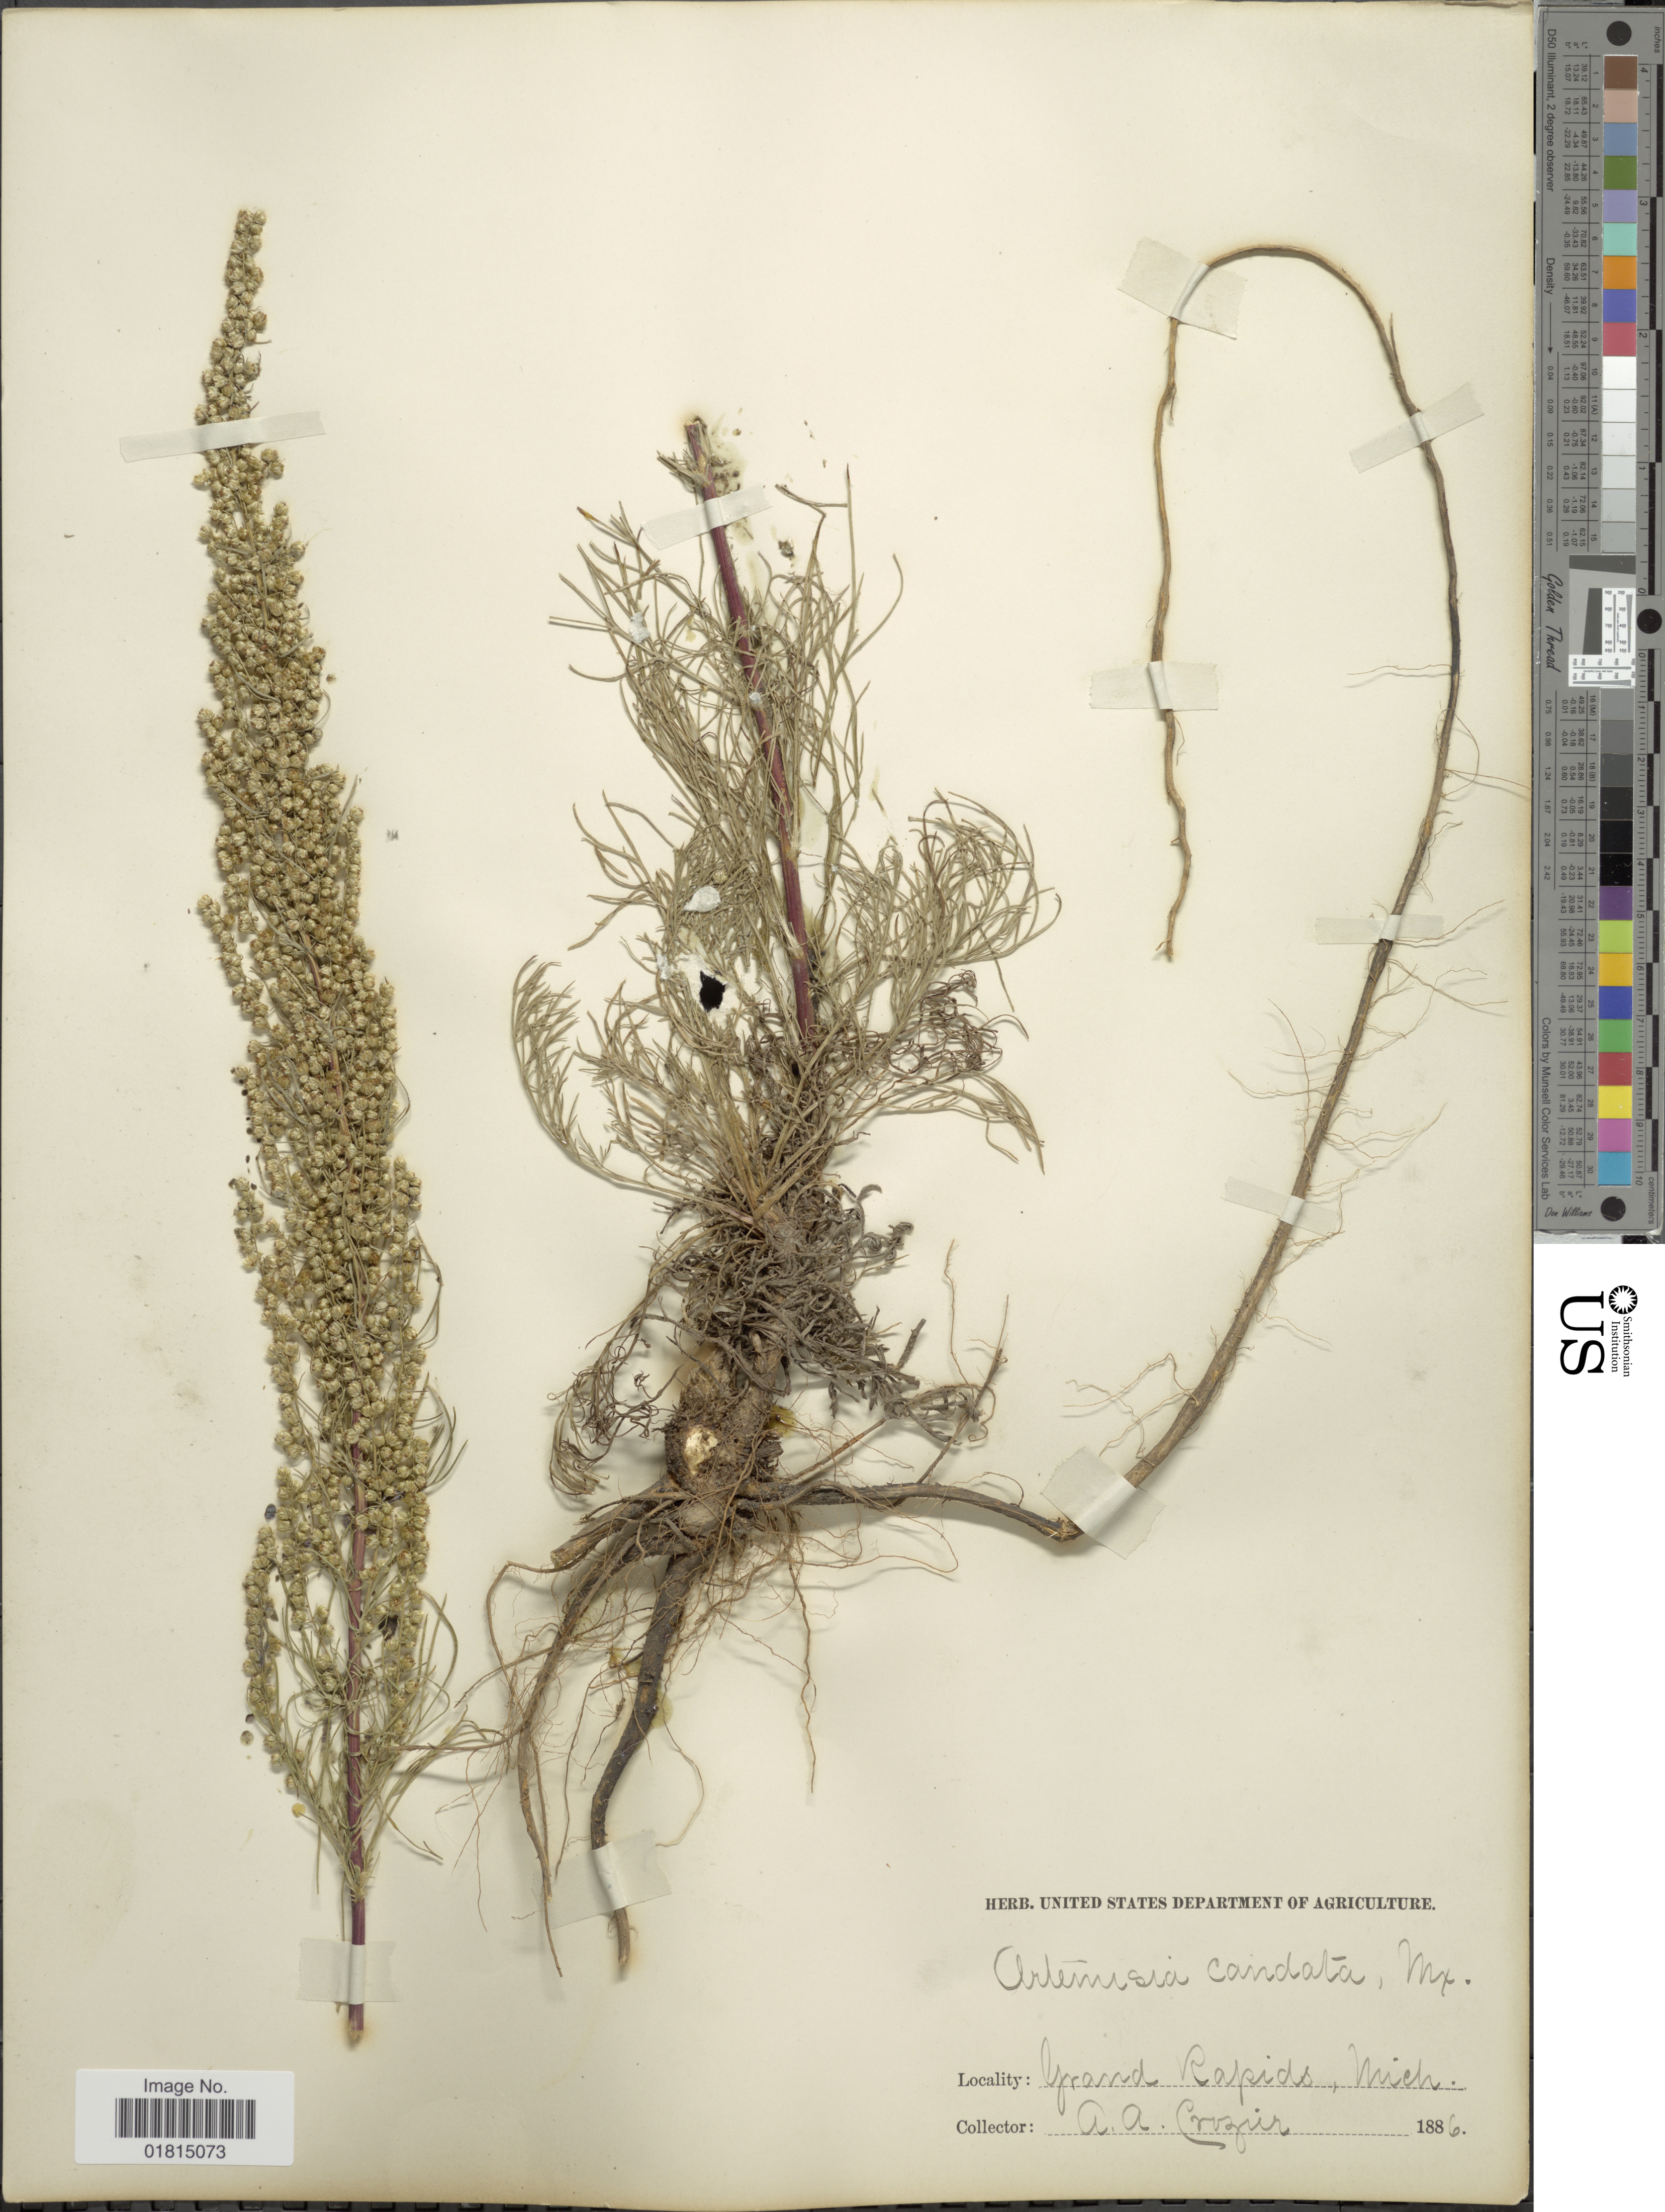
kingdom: Plantae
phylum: Tracheophyta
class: Magnoliopsida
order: Asterales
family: Asteraceae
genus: Artemisia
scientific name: Artemisia caudata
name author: Michx.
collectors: A. Crozier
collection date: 1886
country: United States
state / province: Michigan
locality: Grand Rapids, Mich.